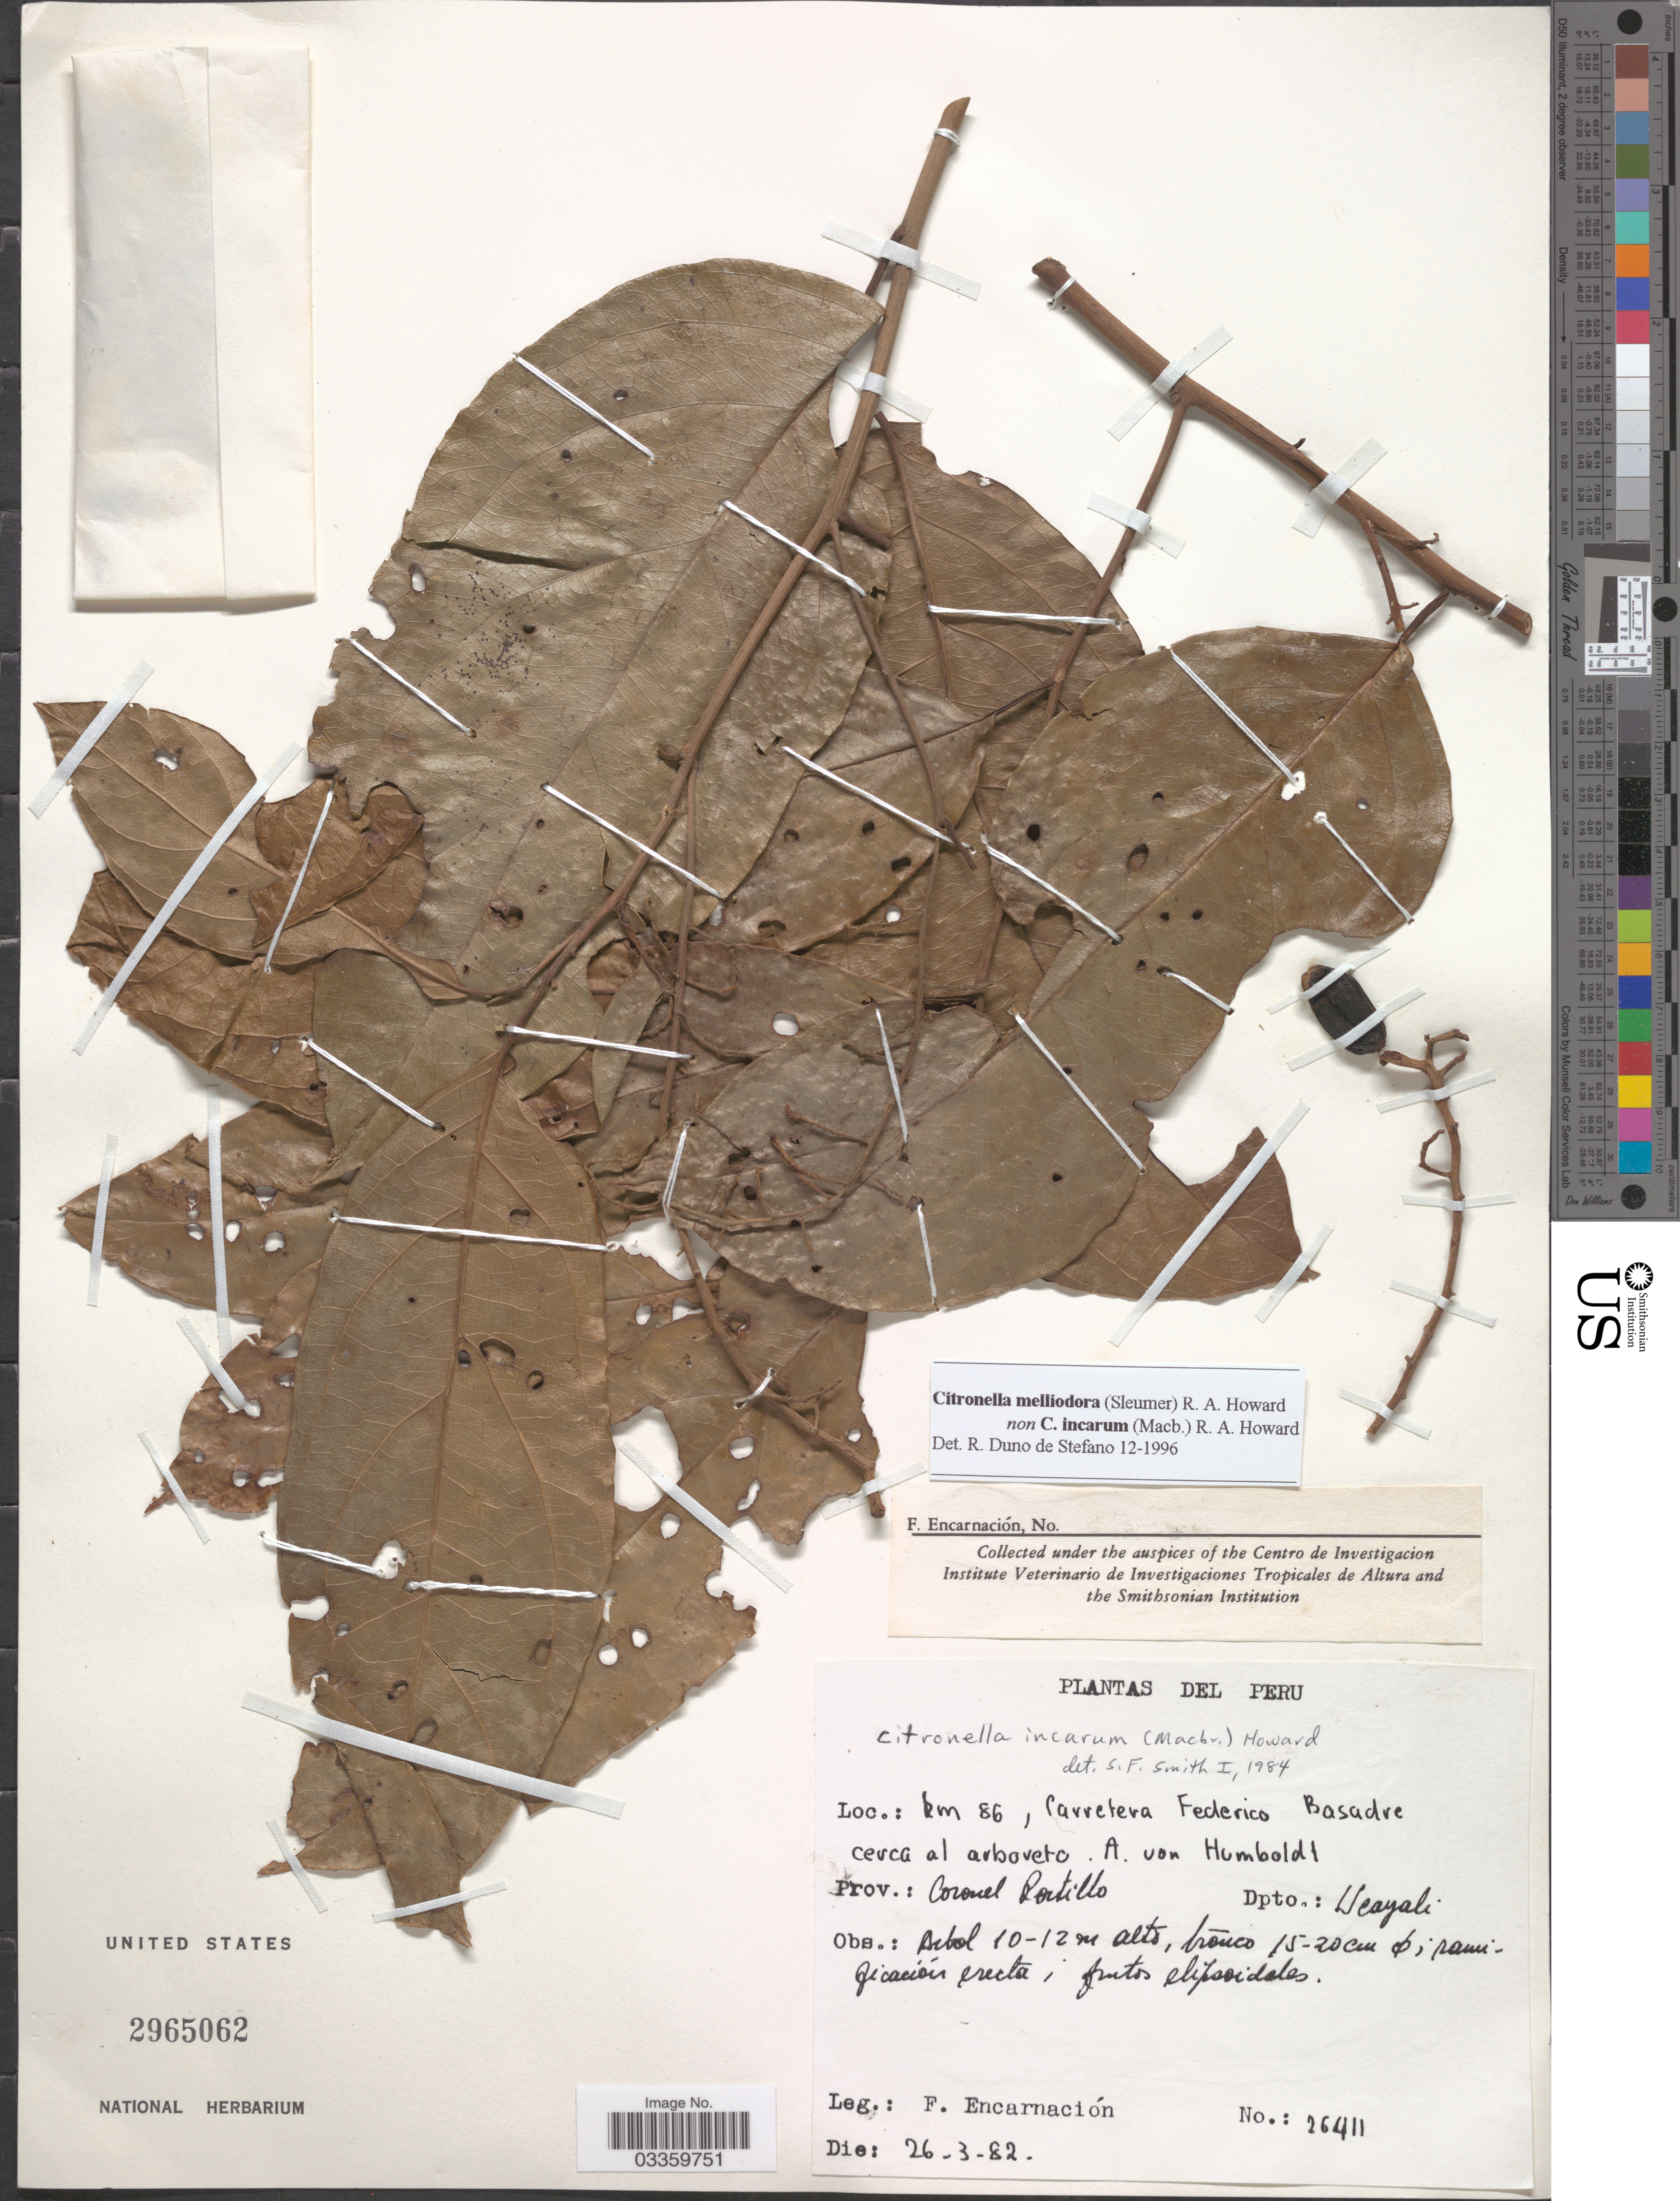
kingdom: Plantae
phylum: Tracheophyta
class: Magnoliopsida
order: Cardiopteridales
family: Cardiopteridaceae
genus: Citronella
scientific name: Citronella melliodora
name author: (Sleumer) R.A. Howard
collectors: F. Encarnación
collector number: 26411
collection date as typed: Transcribed d/m/y: 26/3/82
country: Peru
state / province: Ucayali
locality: Km 86, carretera Federico Basadre cerca al arboreto. A. von Humboldt, Prov.: Coronel Portillo, Dpto.: Ucayali.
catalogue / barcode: US 2965062